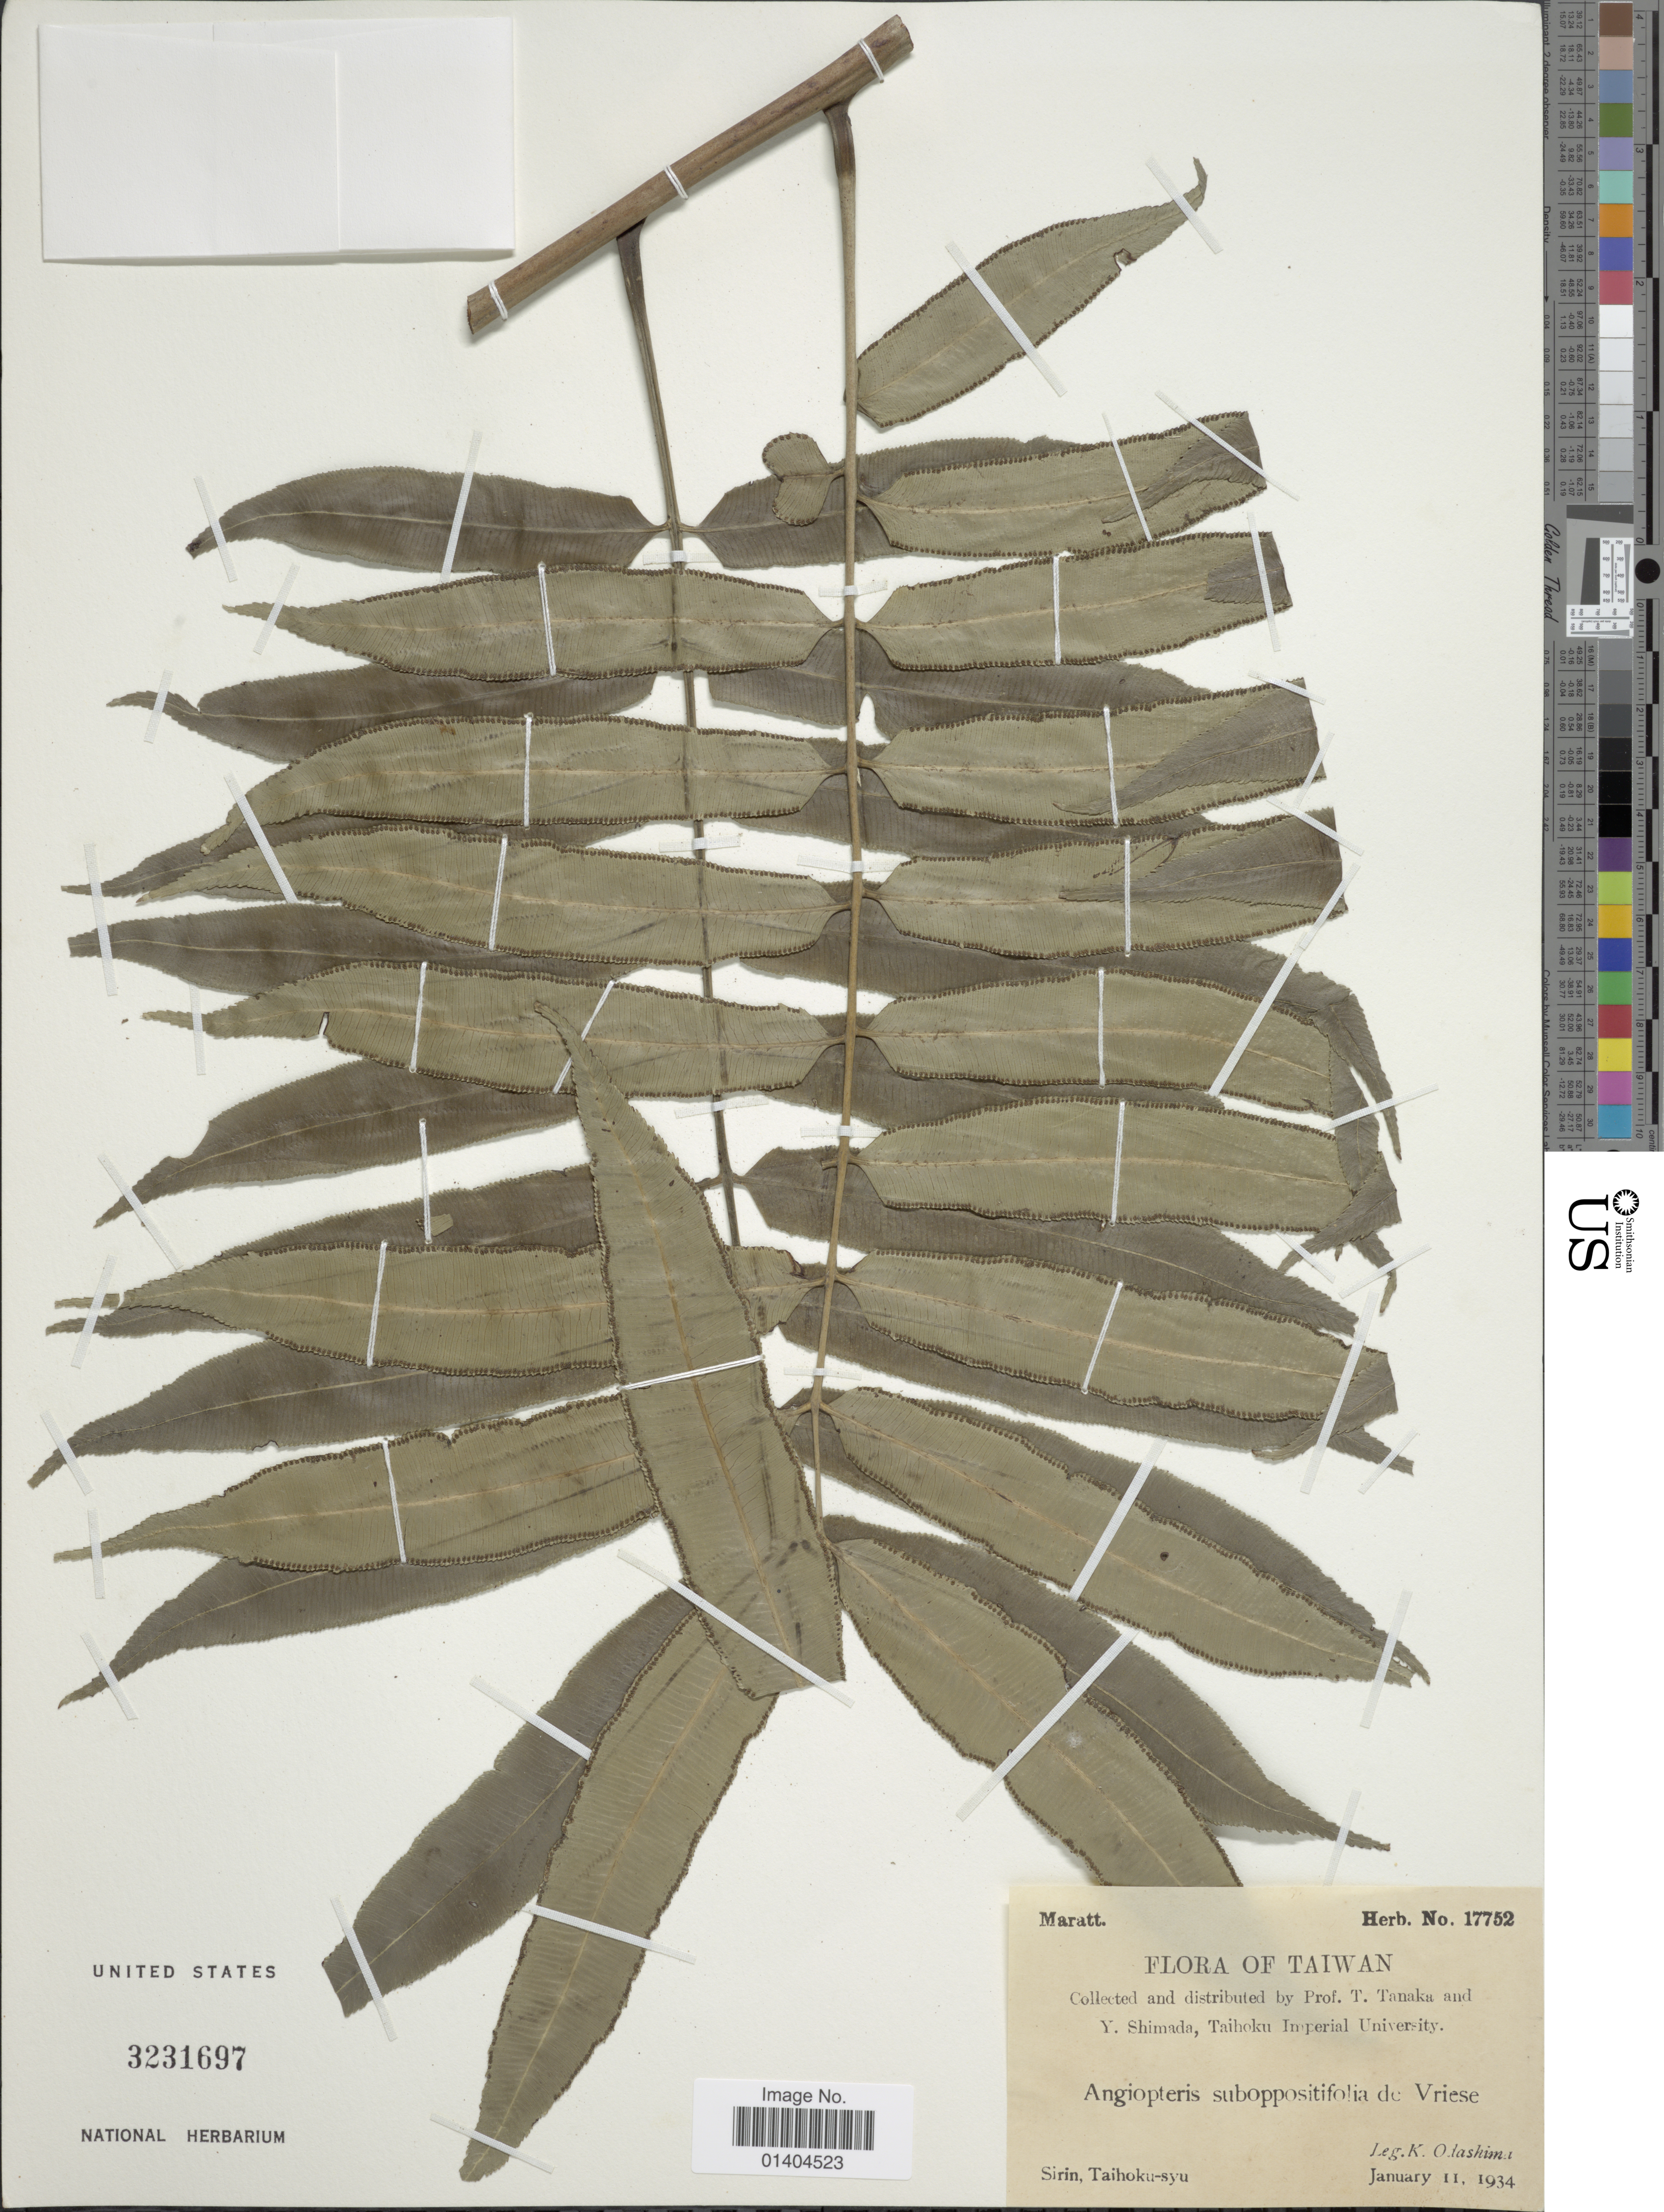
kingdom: Plantae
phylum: Tracheophyta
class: Polypodiopsida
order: Marattiales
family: Marattiaceae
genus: Angiopteris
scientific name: Angiopteris suboppositifolia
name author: de Vriese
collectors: K. Odashima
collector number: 17752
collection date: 1934-01-11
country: Taiwan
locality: Sirin, Taihoku-syu.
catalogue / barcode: US 3231697